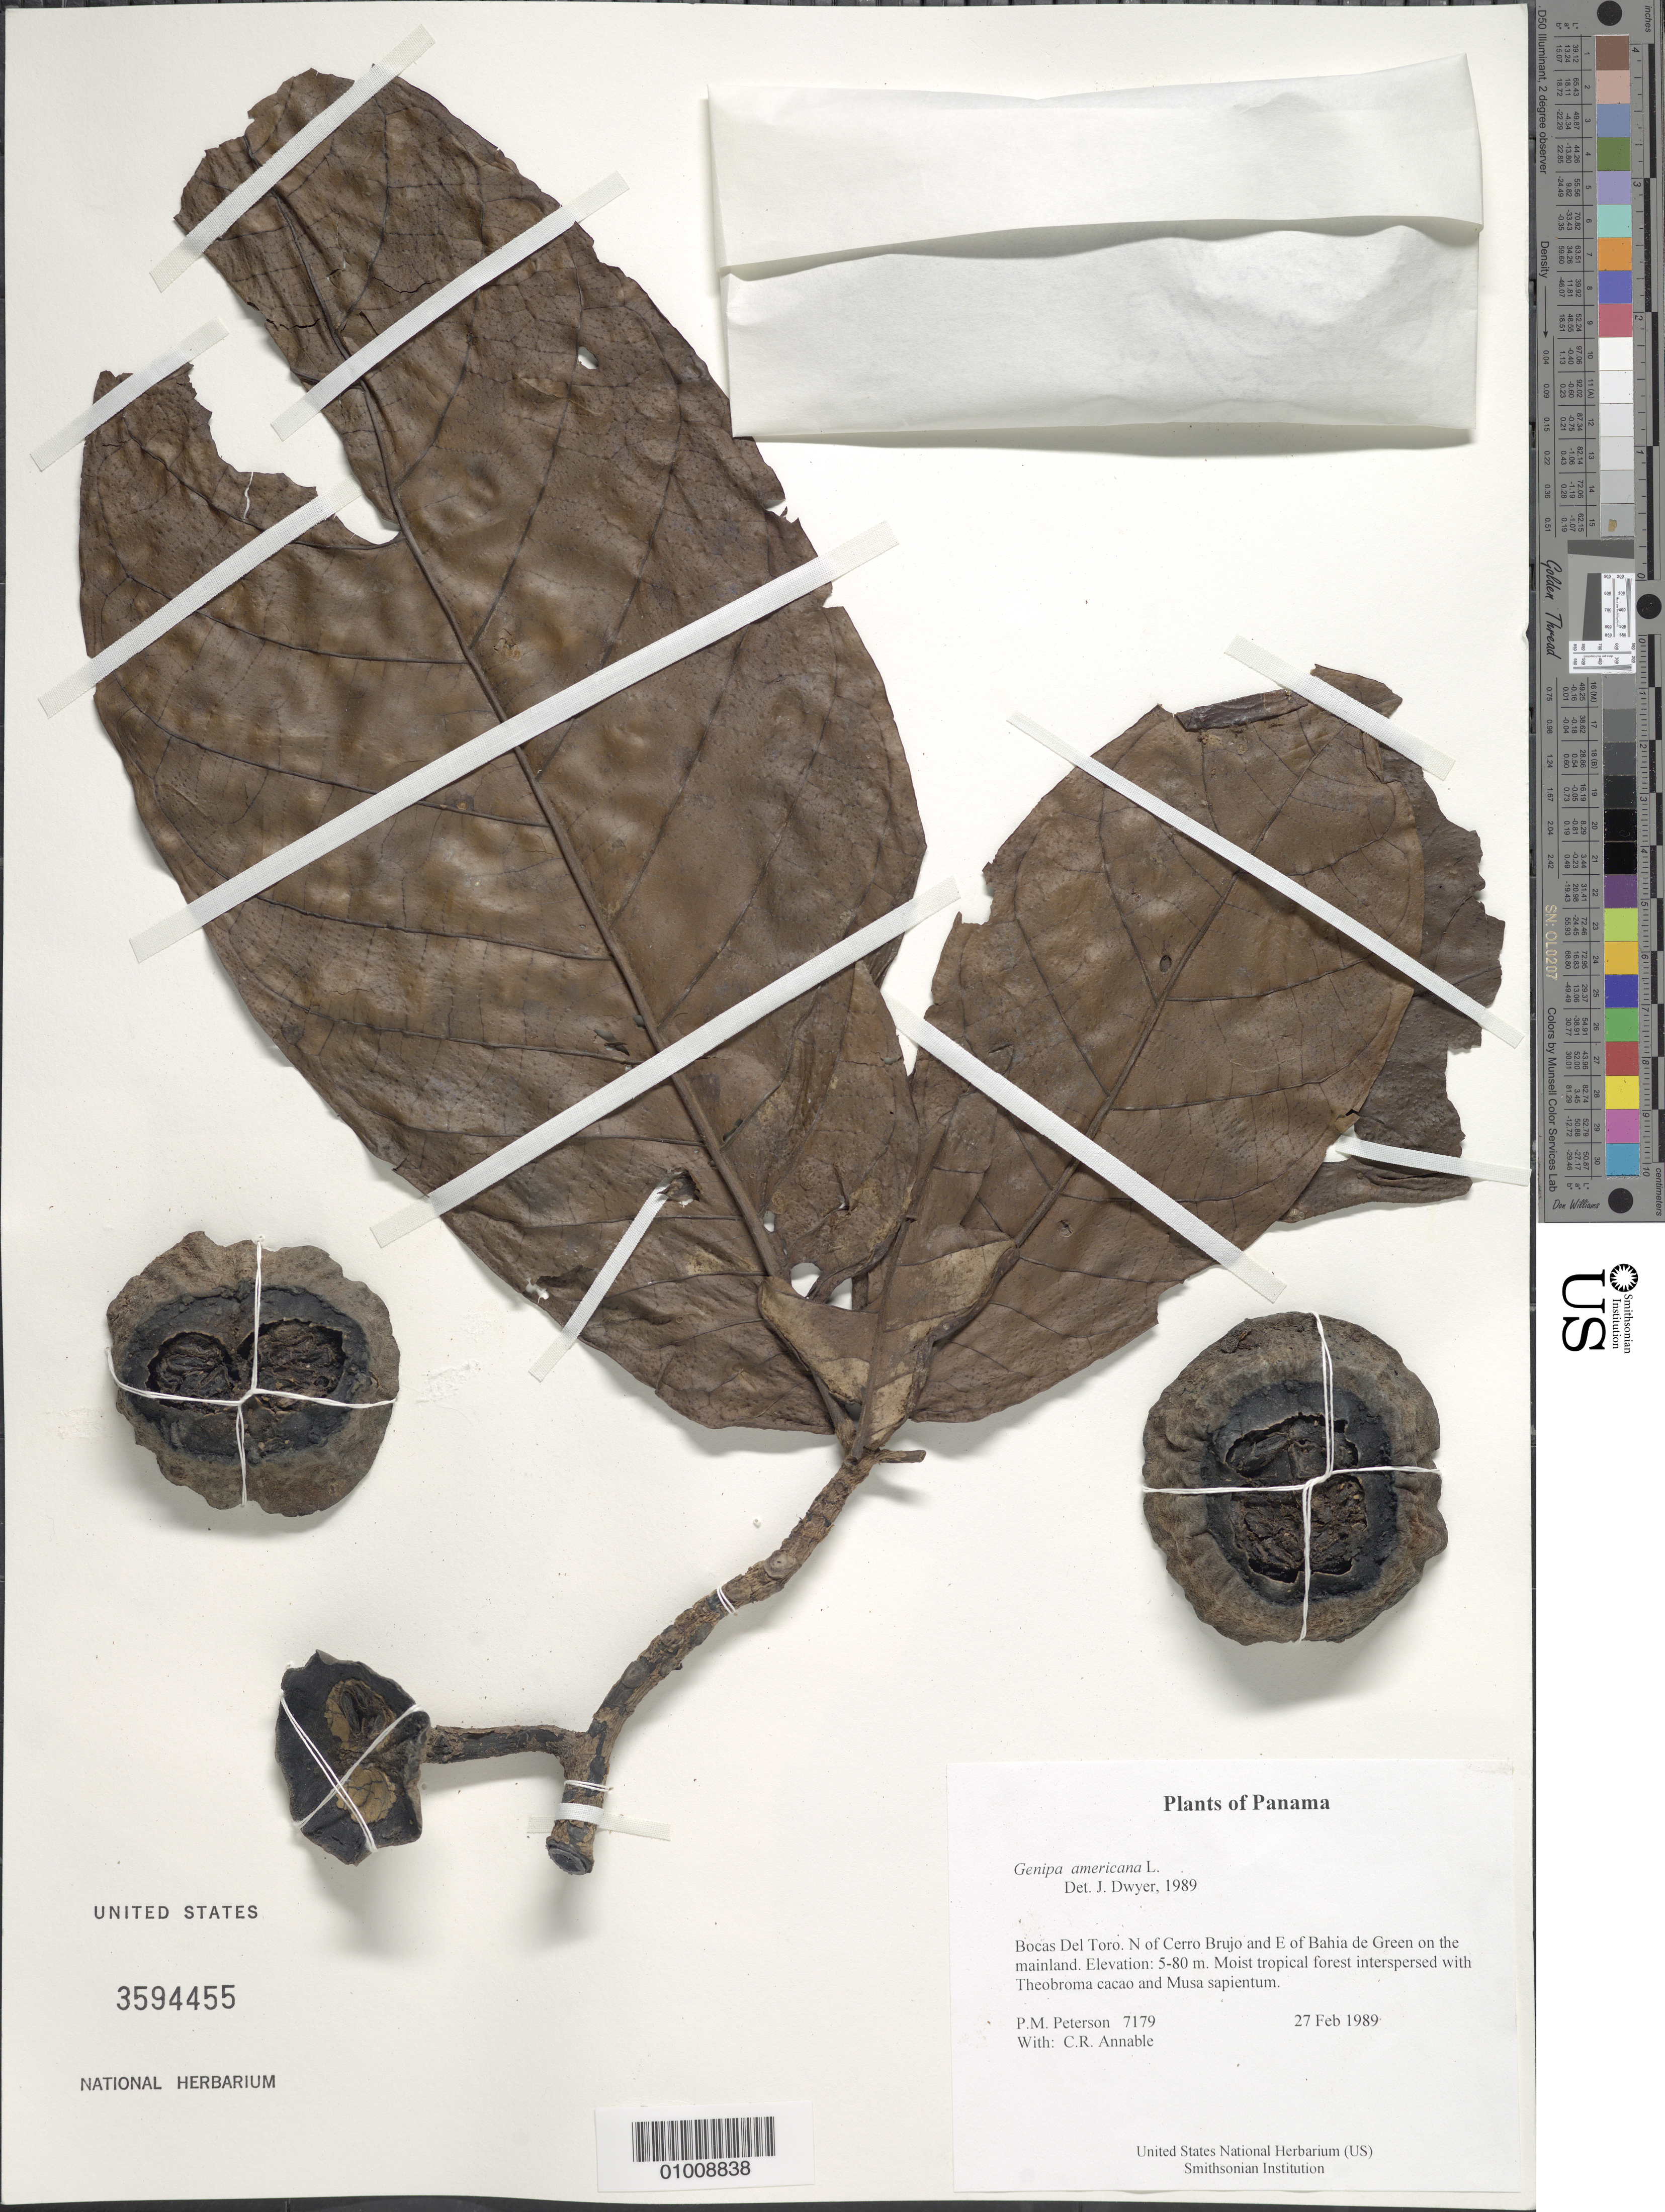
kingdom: Plantae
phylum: Tracheophyta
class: Magnoliopsida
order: Gentianales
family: Rubiaceae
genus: Genipa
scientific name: Genipa americana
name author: L.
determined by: Dwyer, J.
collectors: P. M. Peterson & C. R. Annable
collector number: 07179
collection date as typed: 27 Feb 1989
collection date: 1989-02-27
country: Panama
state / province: Bocas del Toro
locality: N of Cerro Brujo and E of Bahia de Green on the mainland.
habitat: Moist tropical forest interspersed with Theobroma cacao and Musa sapientum.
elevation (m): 5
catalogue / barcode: US 3594455